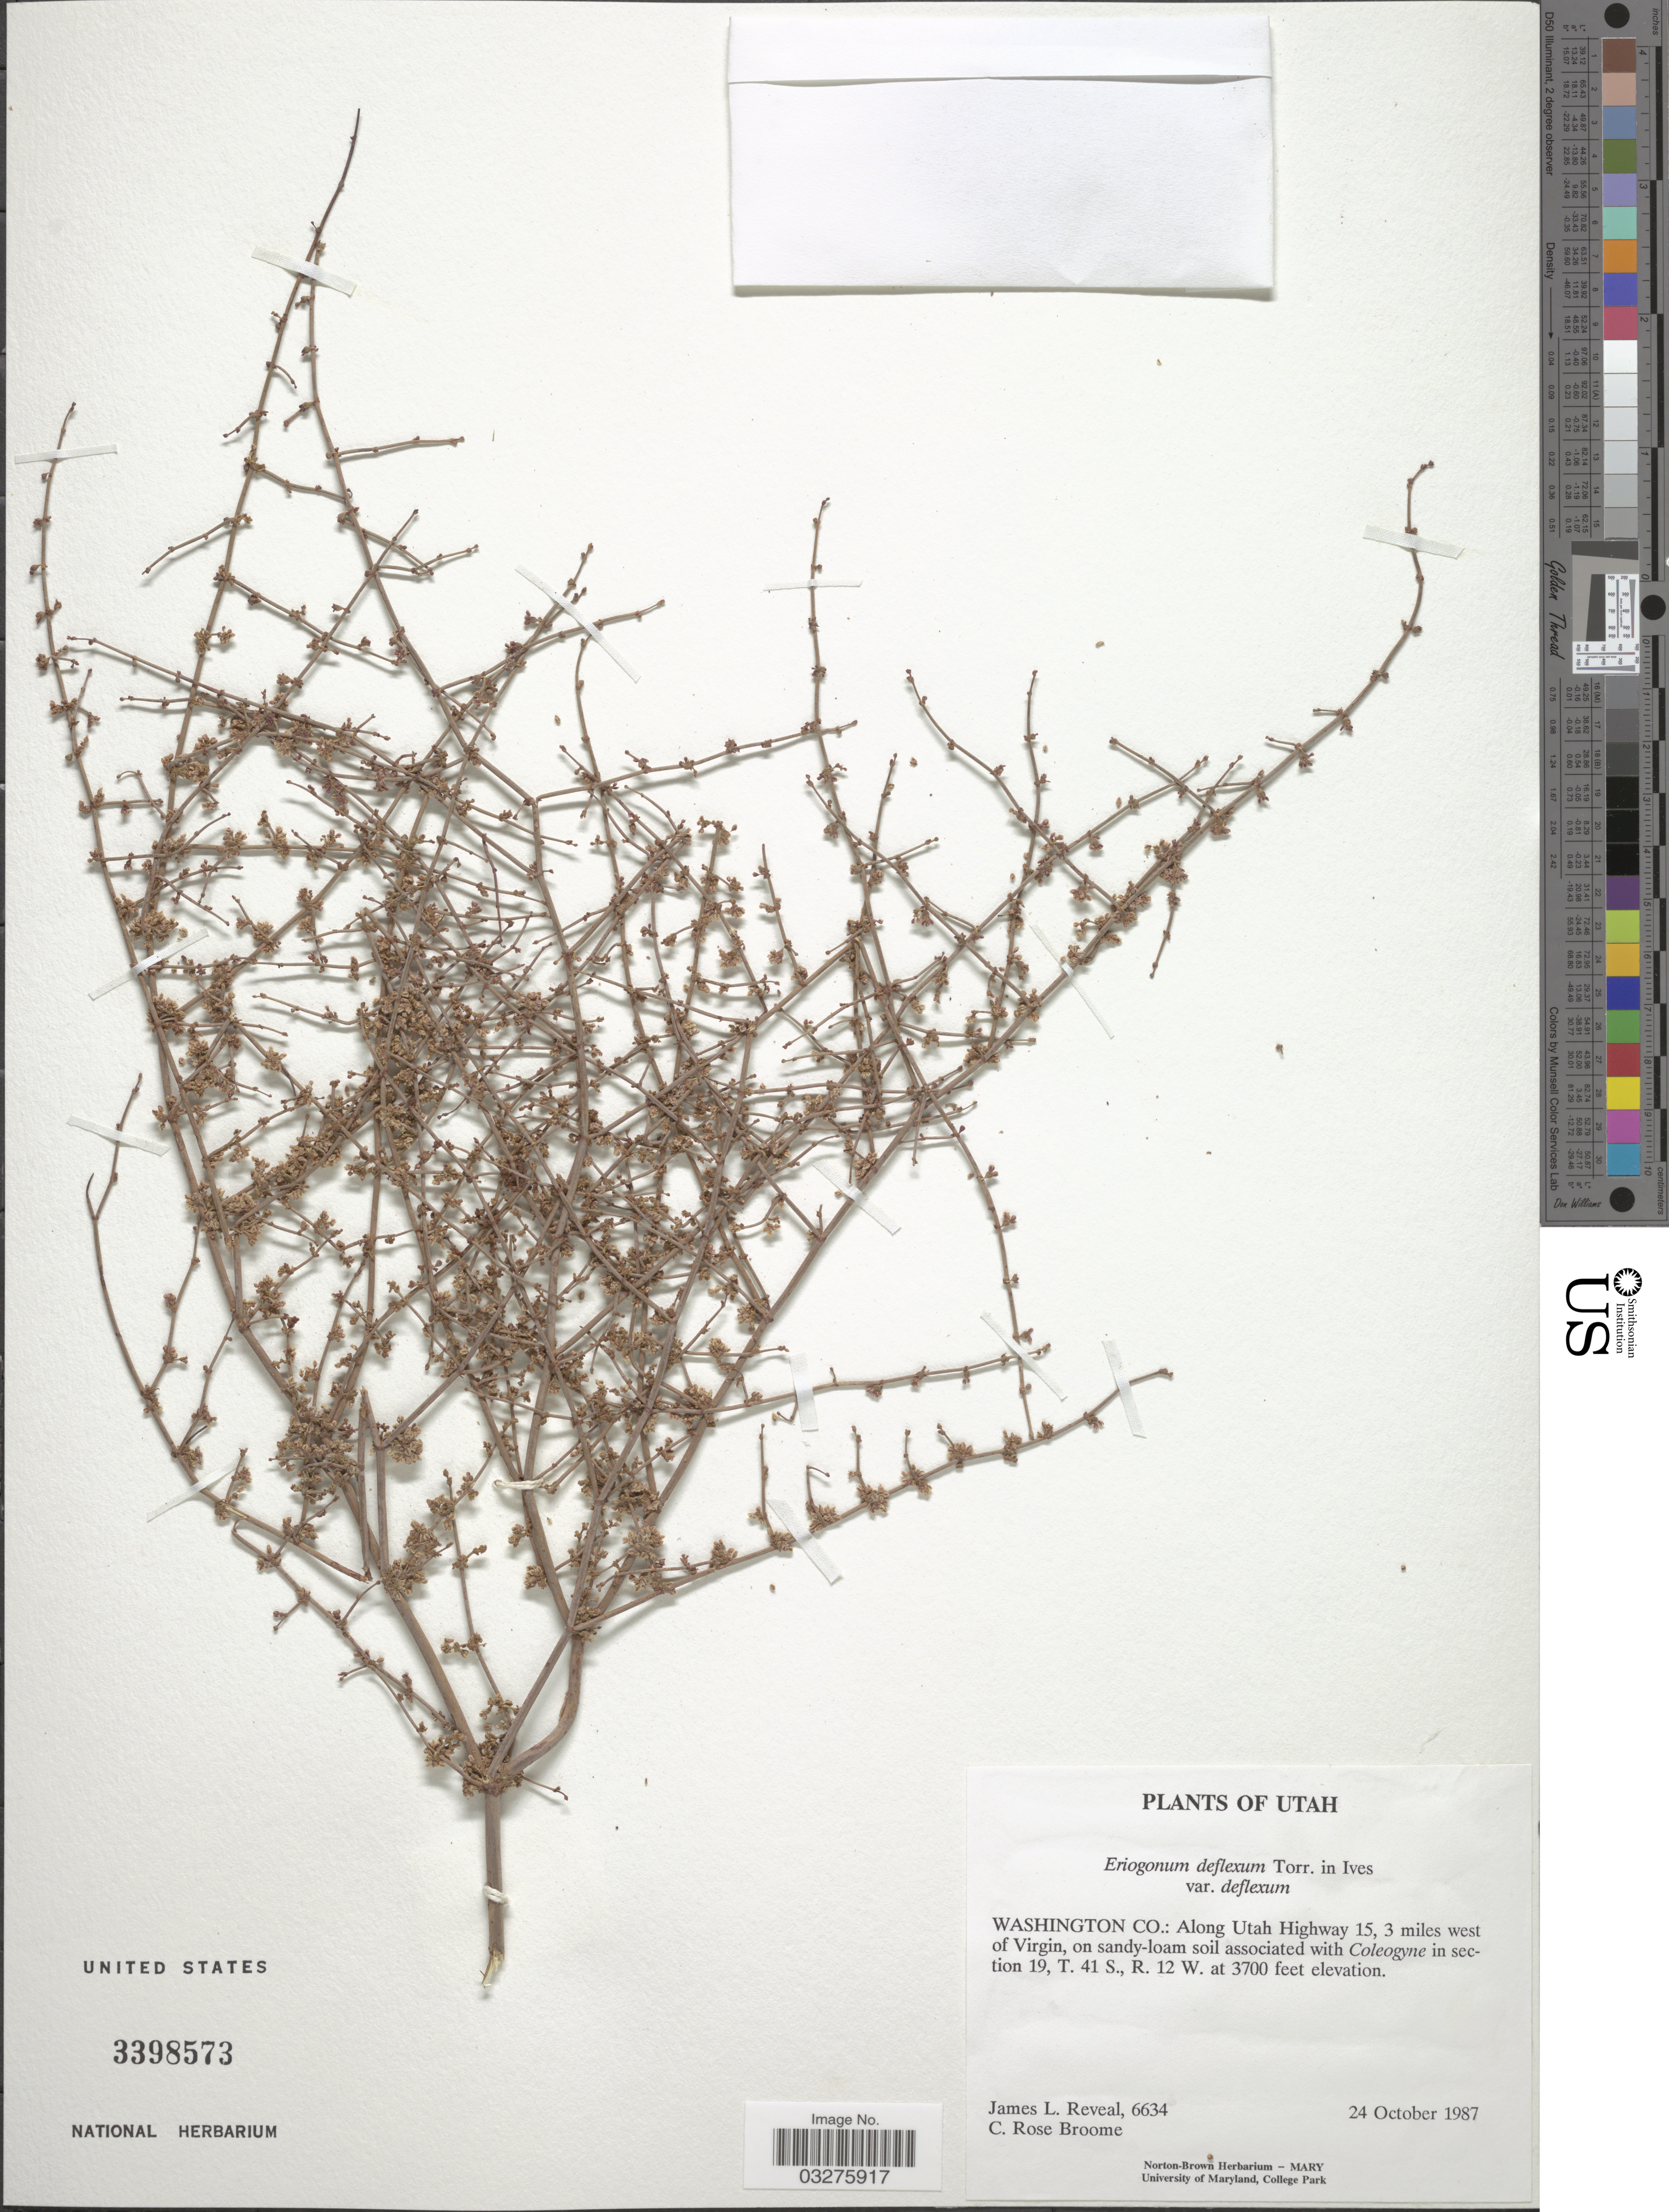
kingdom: Plantae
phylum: Tracheophyta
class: Magnoliopsida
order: Caryophyllales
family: Polygonaceae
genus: Eriogonum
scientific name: Eriogonum deflexum var. deflexum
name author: Torr. in Ives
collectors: J. L. Reveal & C. R. Broome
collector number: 6634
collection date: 1987-10-24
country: United States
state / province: Utah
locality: Washington Co.: Along Utah Highway 15, 3 miles west of Virgin, in section 19, T. 41 S., R. 12 W.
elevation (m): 1128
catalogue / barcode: US 3398573